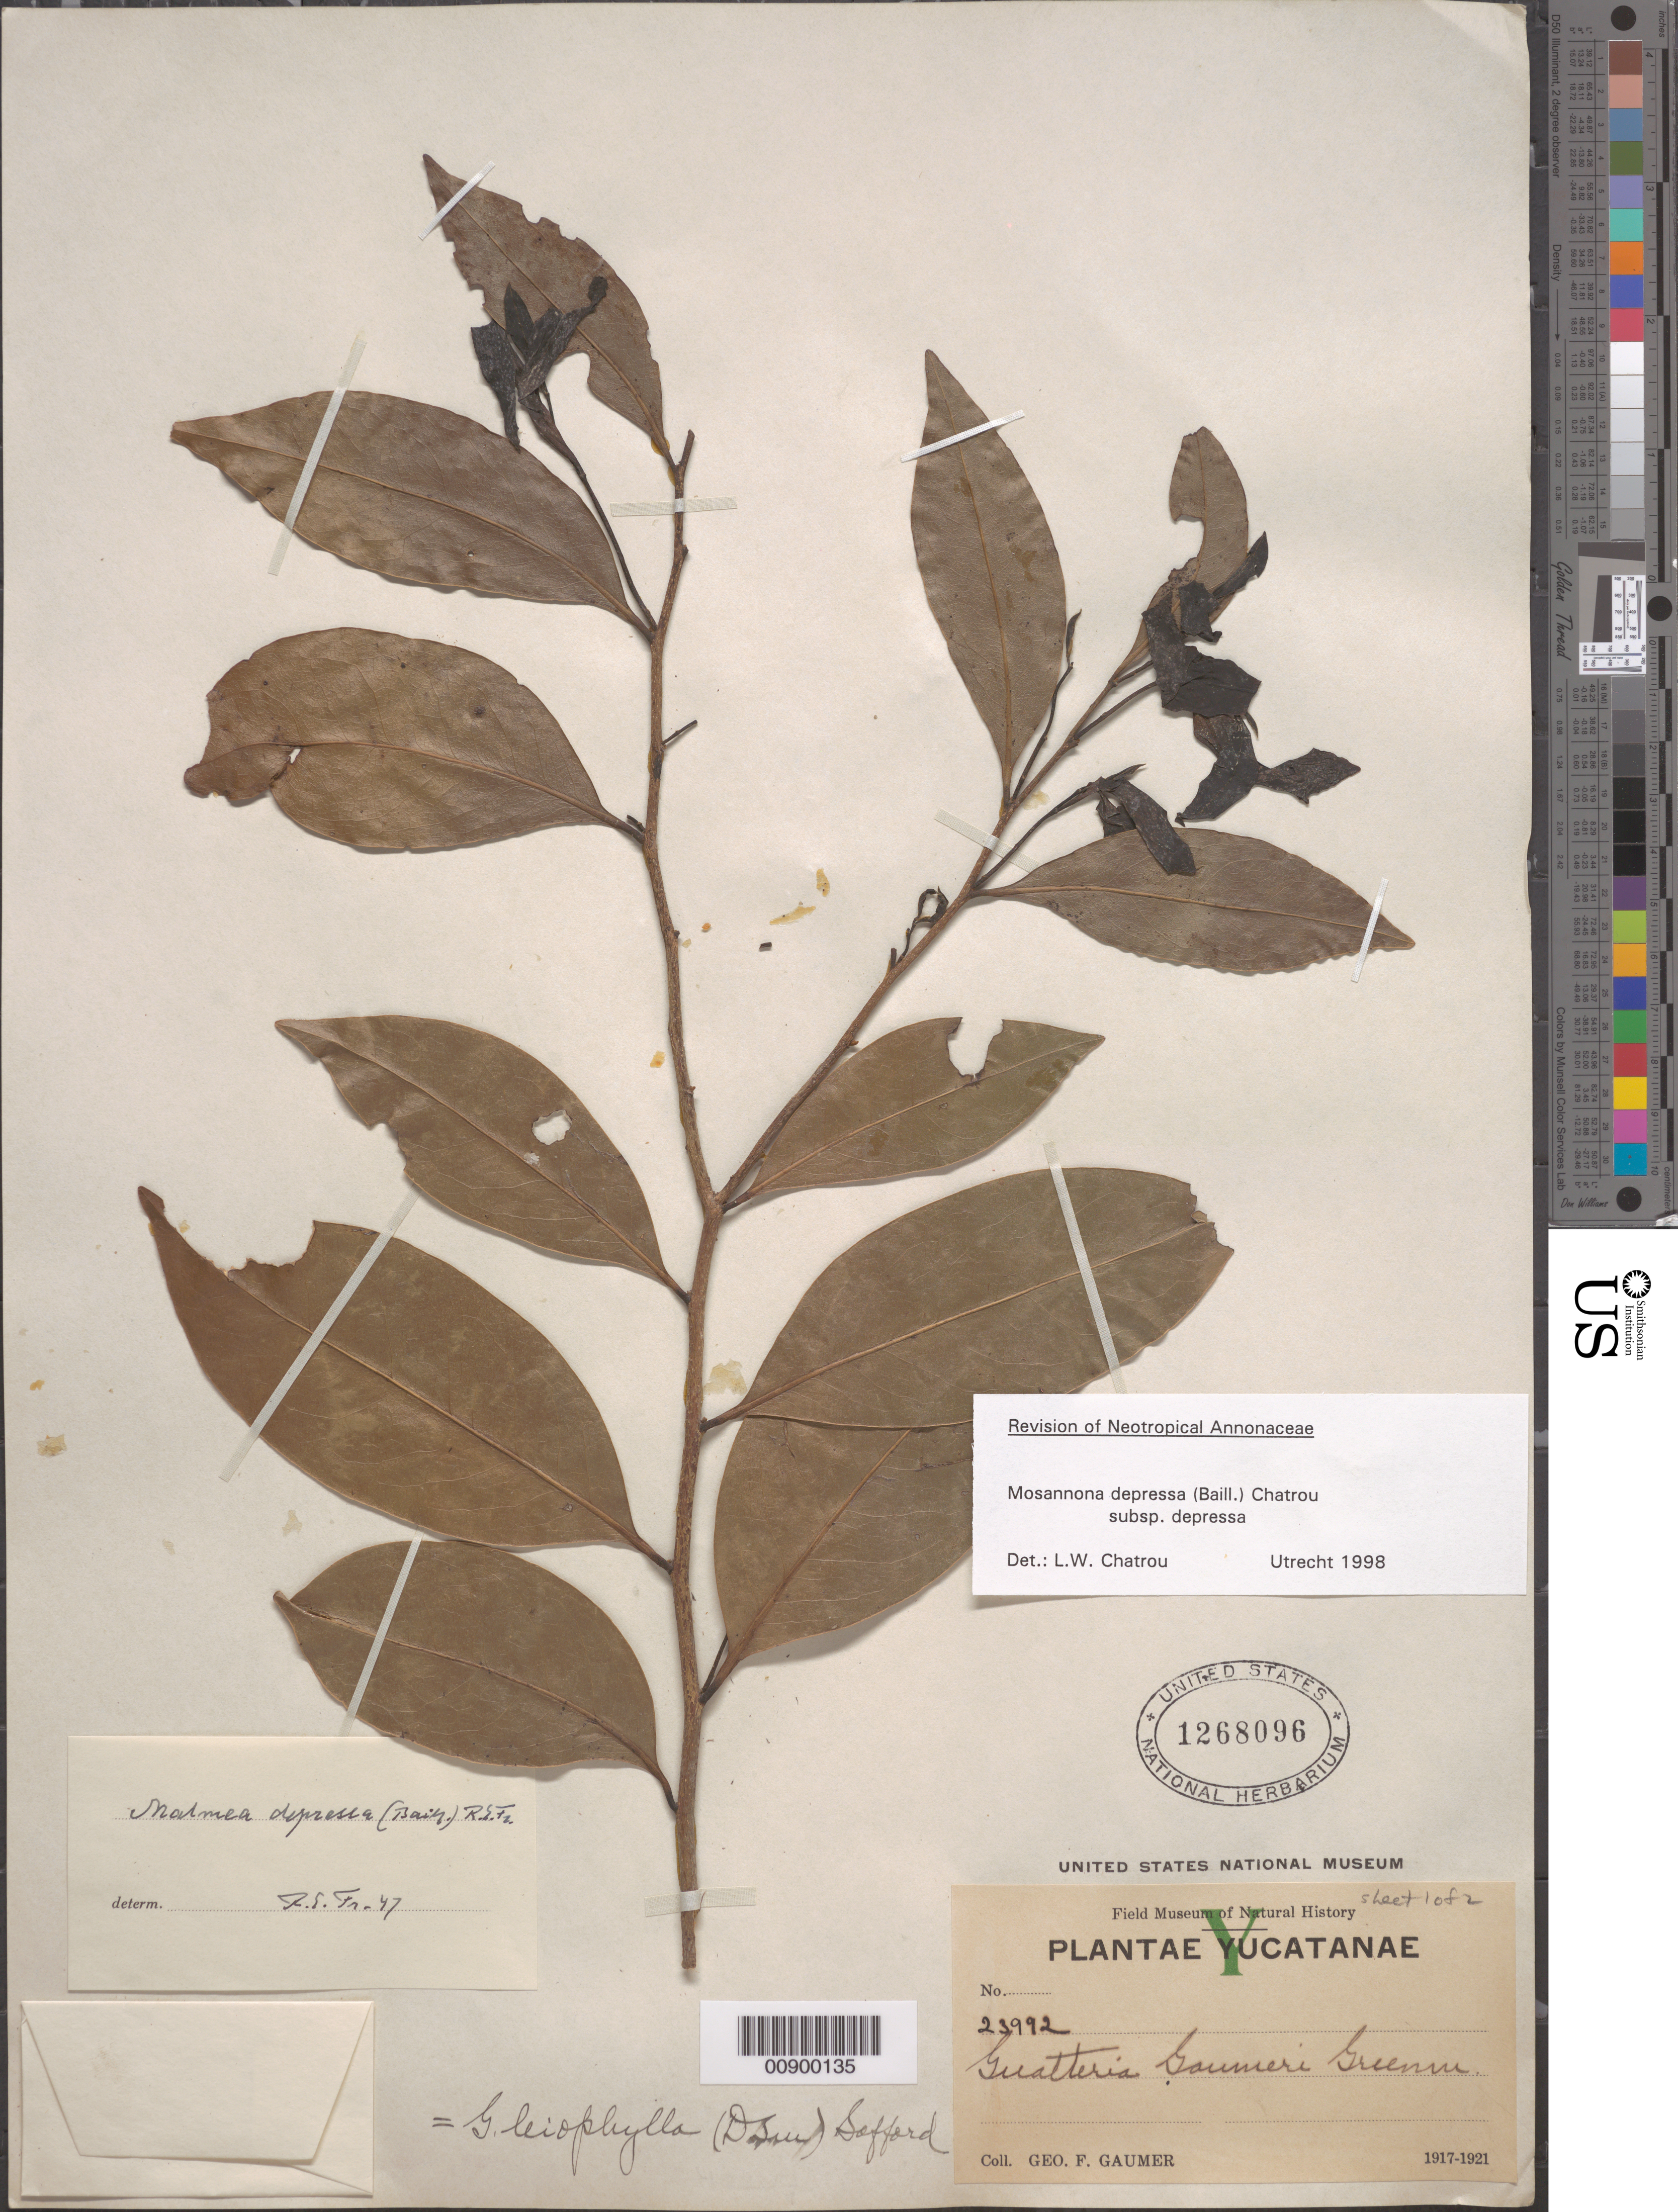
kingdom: Plantae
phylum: Tracheophyta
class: Magnoliopsida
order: Magnoliales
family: Annonaceae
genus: Malmea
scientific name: Malmea depressa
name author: (Baill.) R.E. Fr.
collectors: G. F. Gaumer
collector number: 23992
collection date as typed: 1917 to -- --- 1921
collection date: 1917/1921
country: Mexico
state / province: Yucatán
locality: Yucatán.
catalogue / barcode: US 1268096